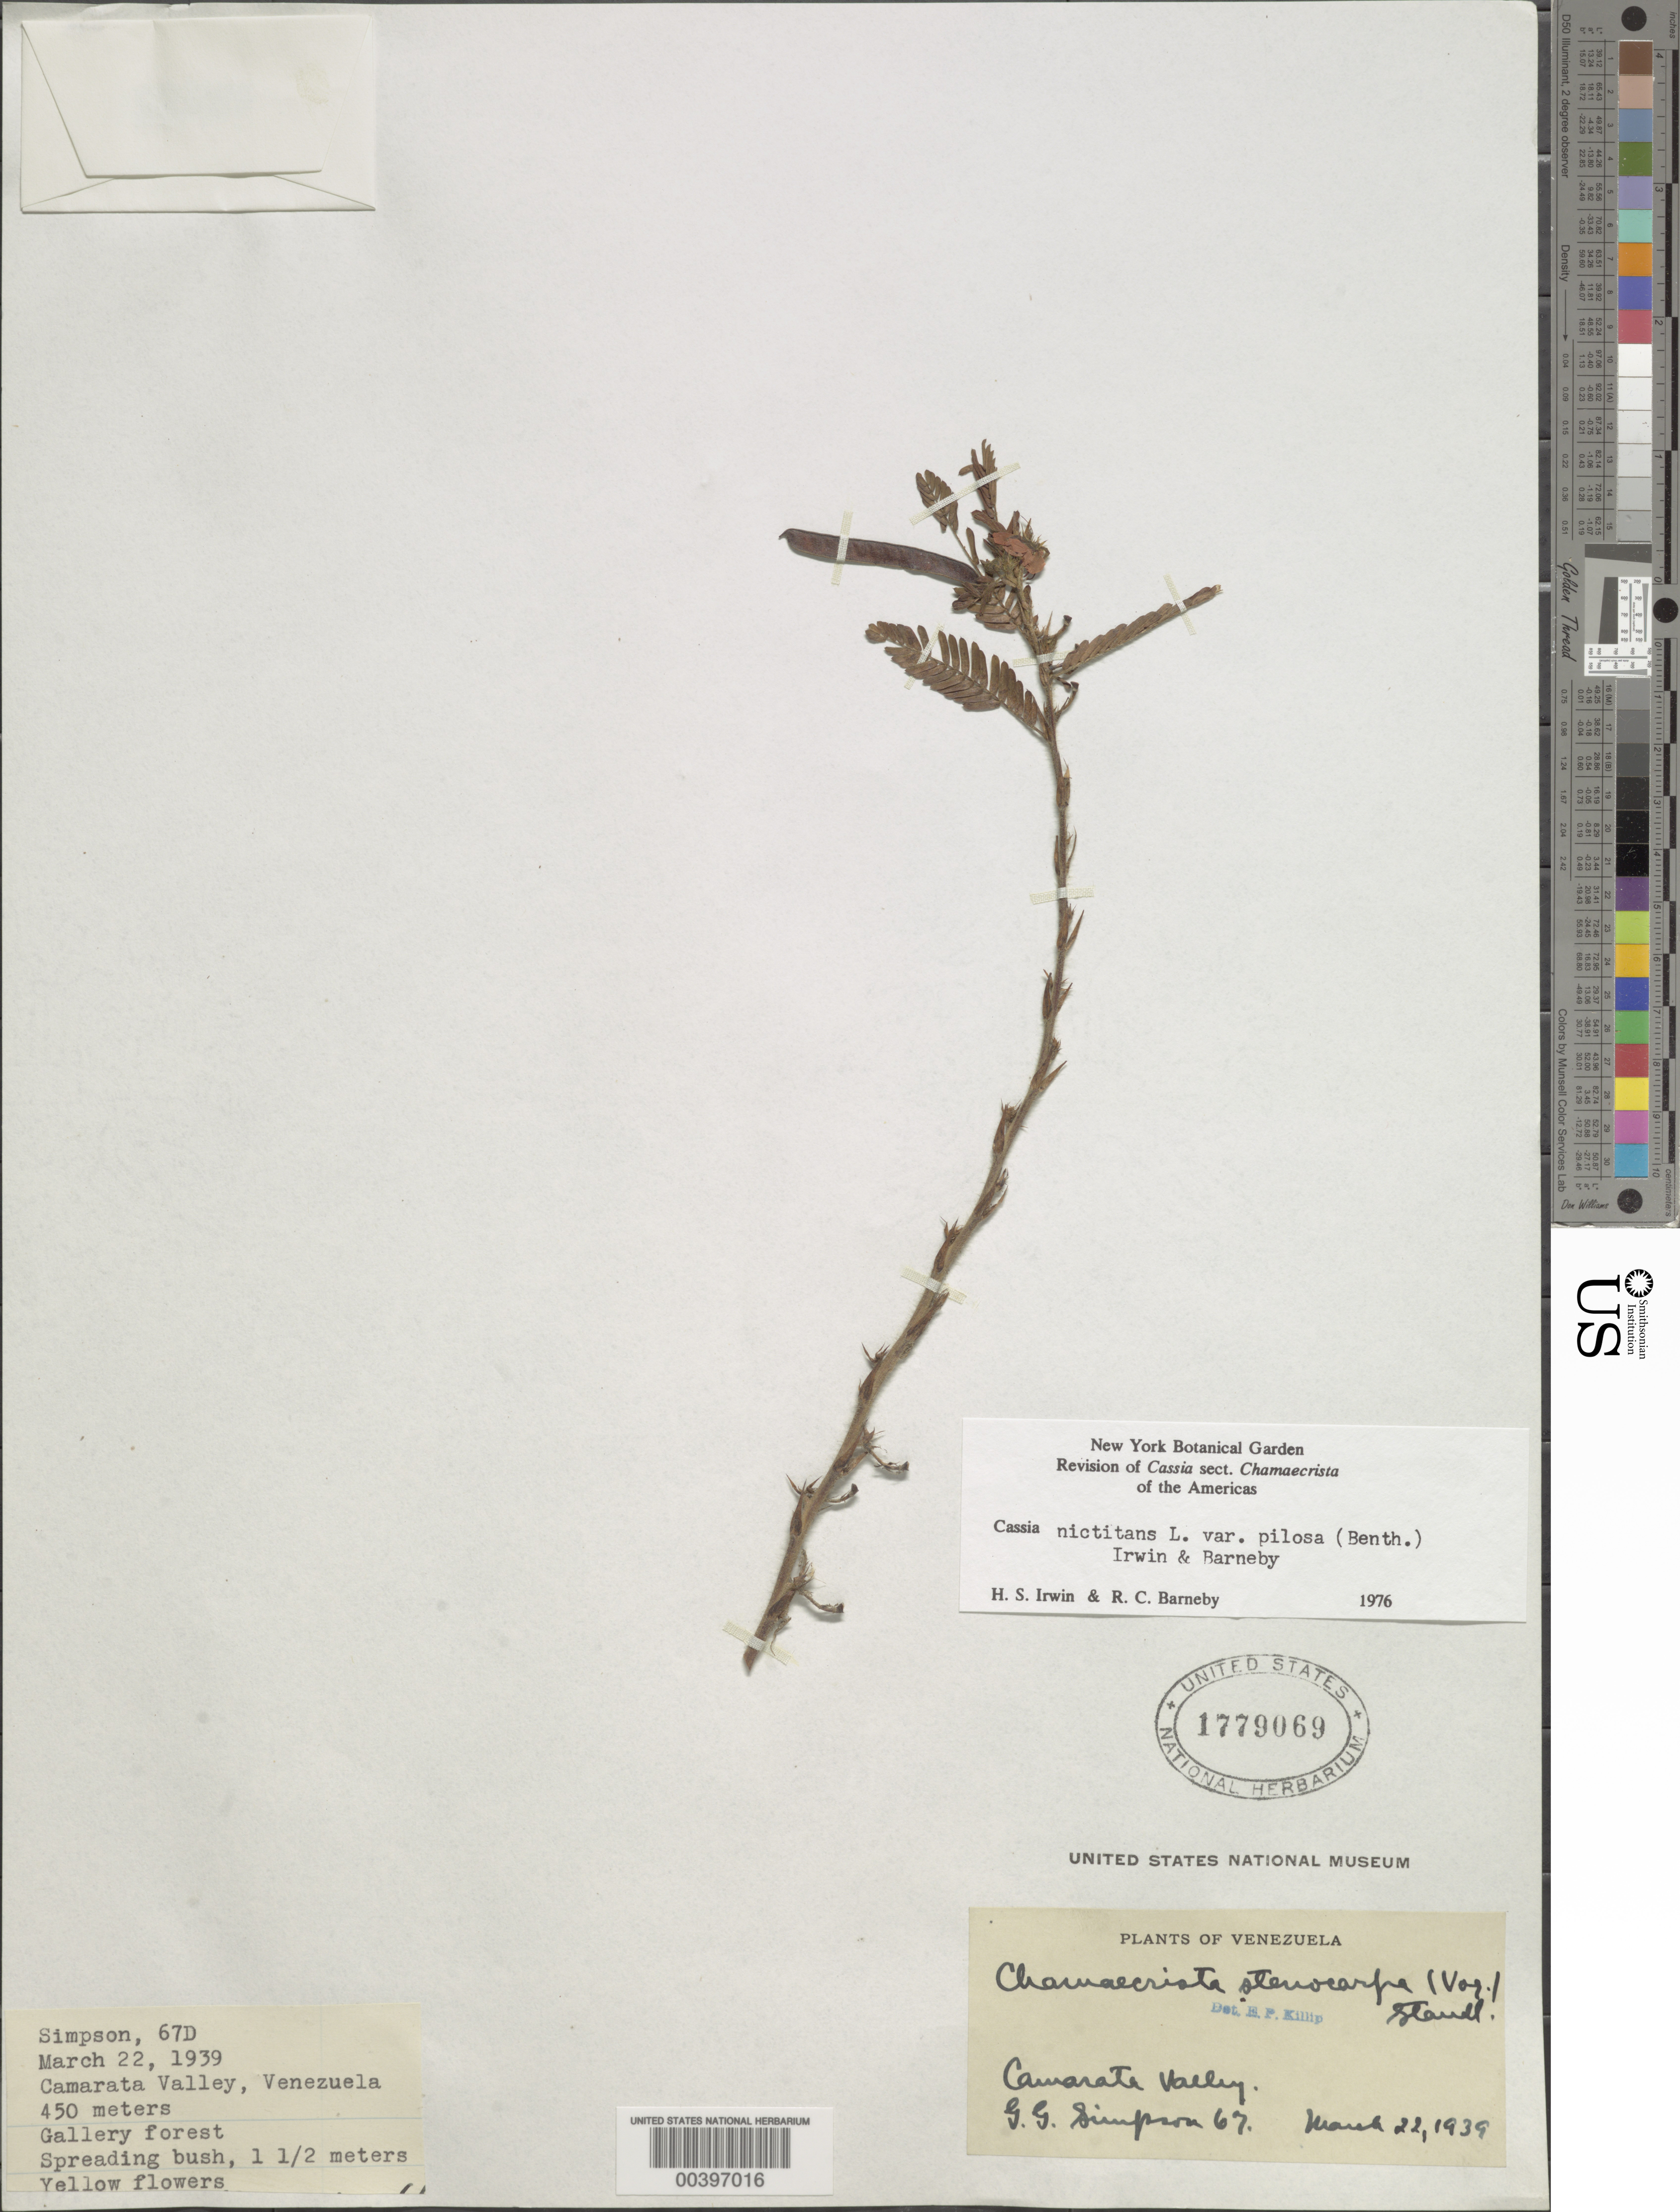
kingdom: Plantae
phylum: Tracheophyta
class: Magnoliopsida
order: Fabales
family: Fabaceae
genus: Chamaecrista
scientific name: Chamaecrista nictitans var. pilosa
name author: (Benth.) H.S. Irwin & Barneby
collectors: G. Simpson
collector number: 67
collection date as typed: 22 Mar 1939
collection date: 1939-03-22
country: Venezuela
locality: Camarata valley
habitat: Gallery forest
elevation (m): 450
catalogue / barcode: US 1779069